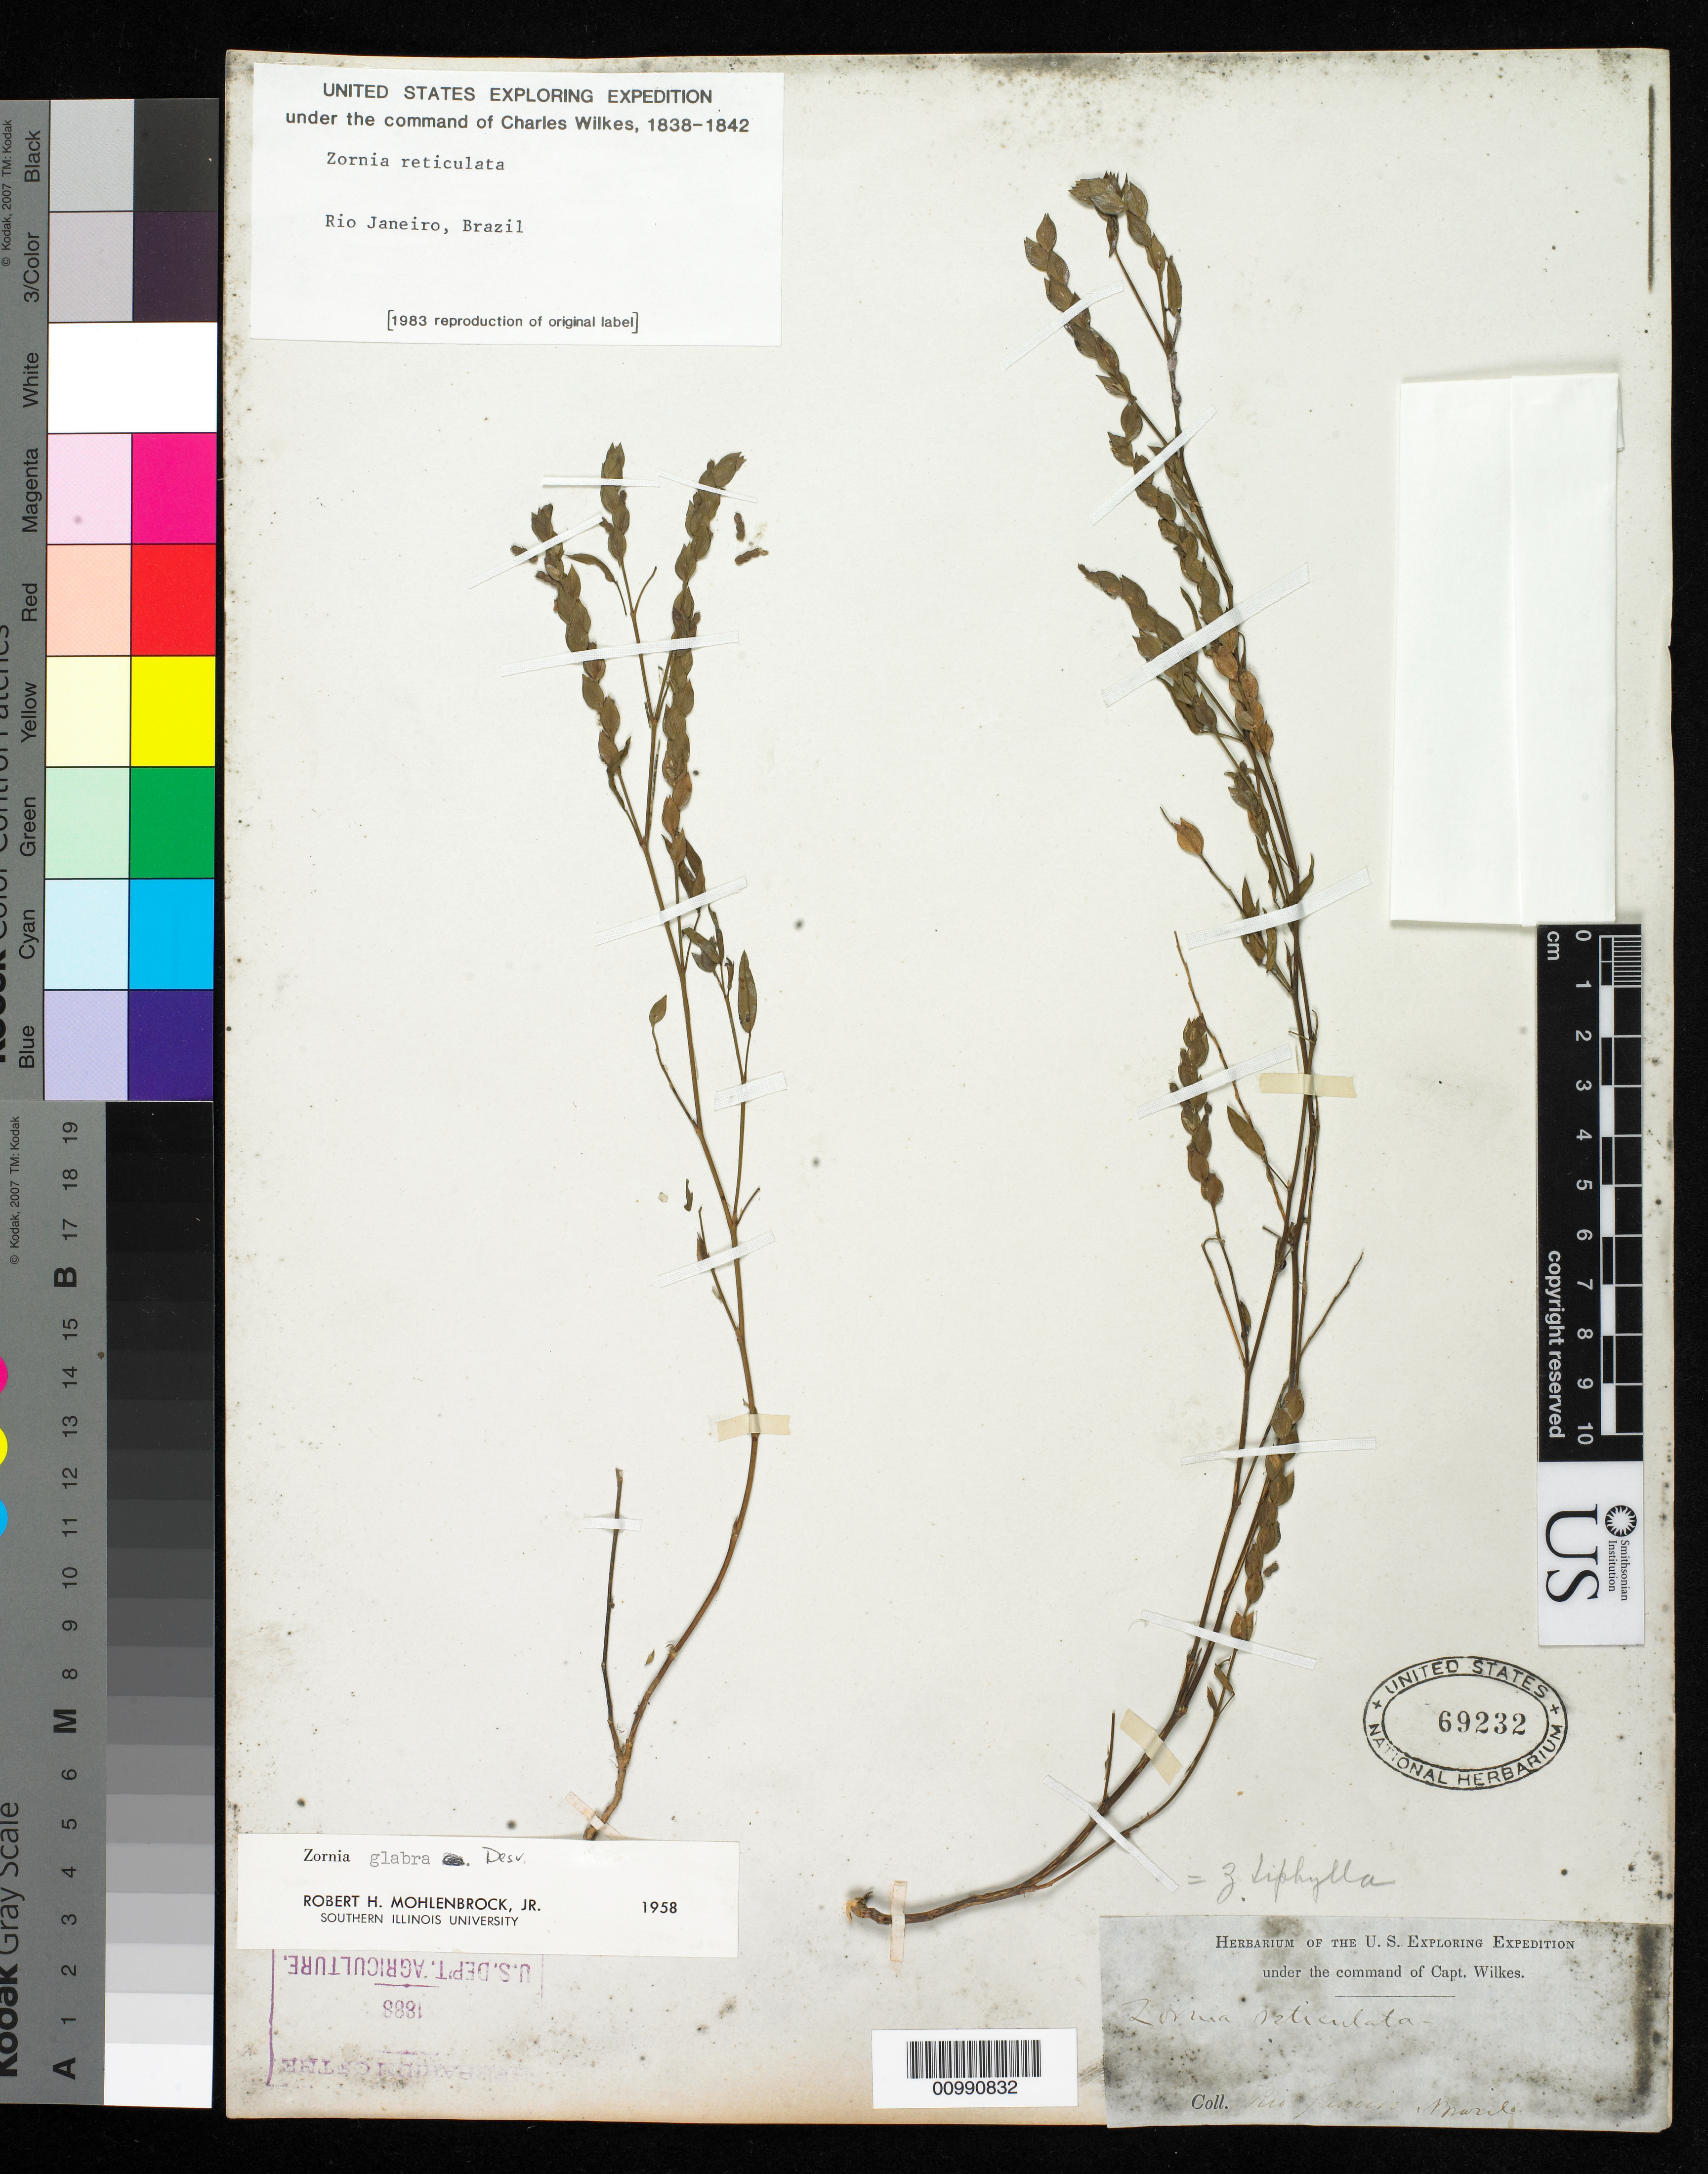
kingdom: Plantae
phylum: Tracheophyta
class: Magnoliopsida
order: Fabales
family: Fabaceae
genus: Zornia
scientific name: Zornia glabra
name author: Desv.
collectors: Wilkes Explor. Exped.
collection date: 1838/1842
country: Brazil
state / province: Rio de Janeiro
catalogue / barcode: US 69232